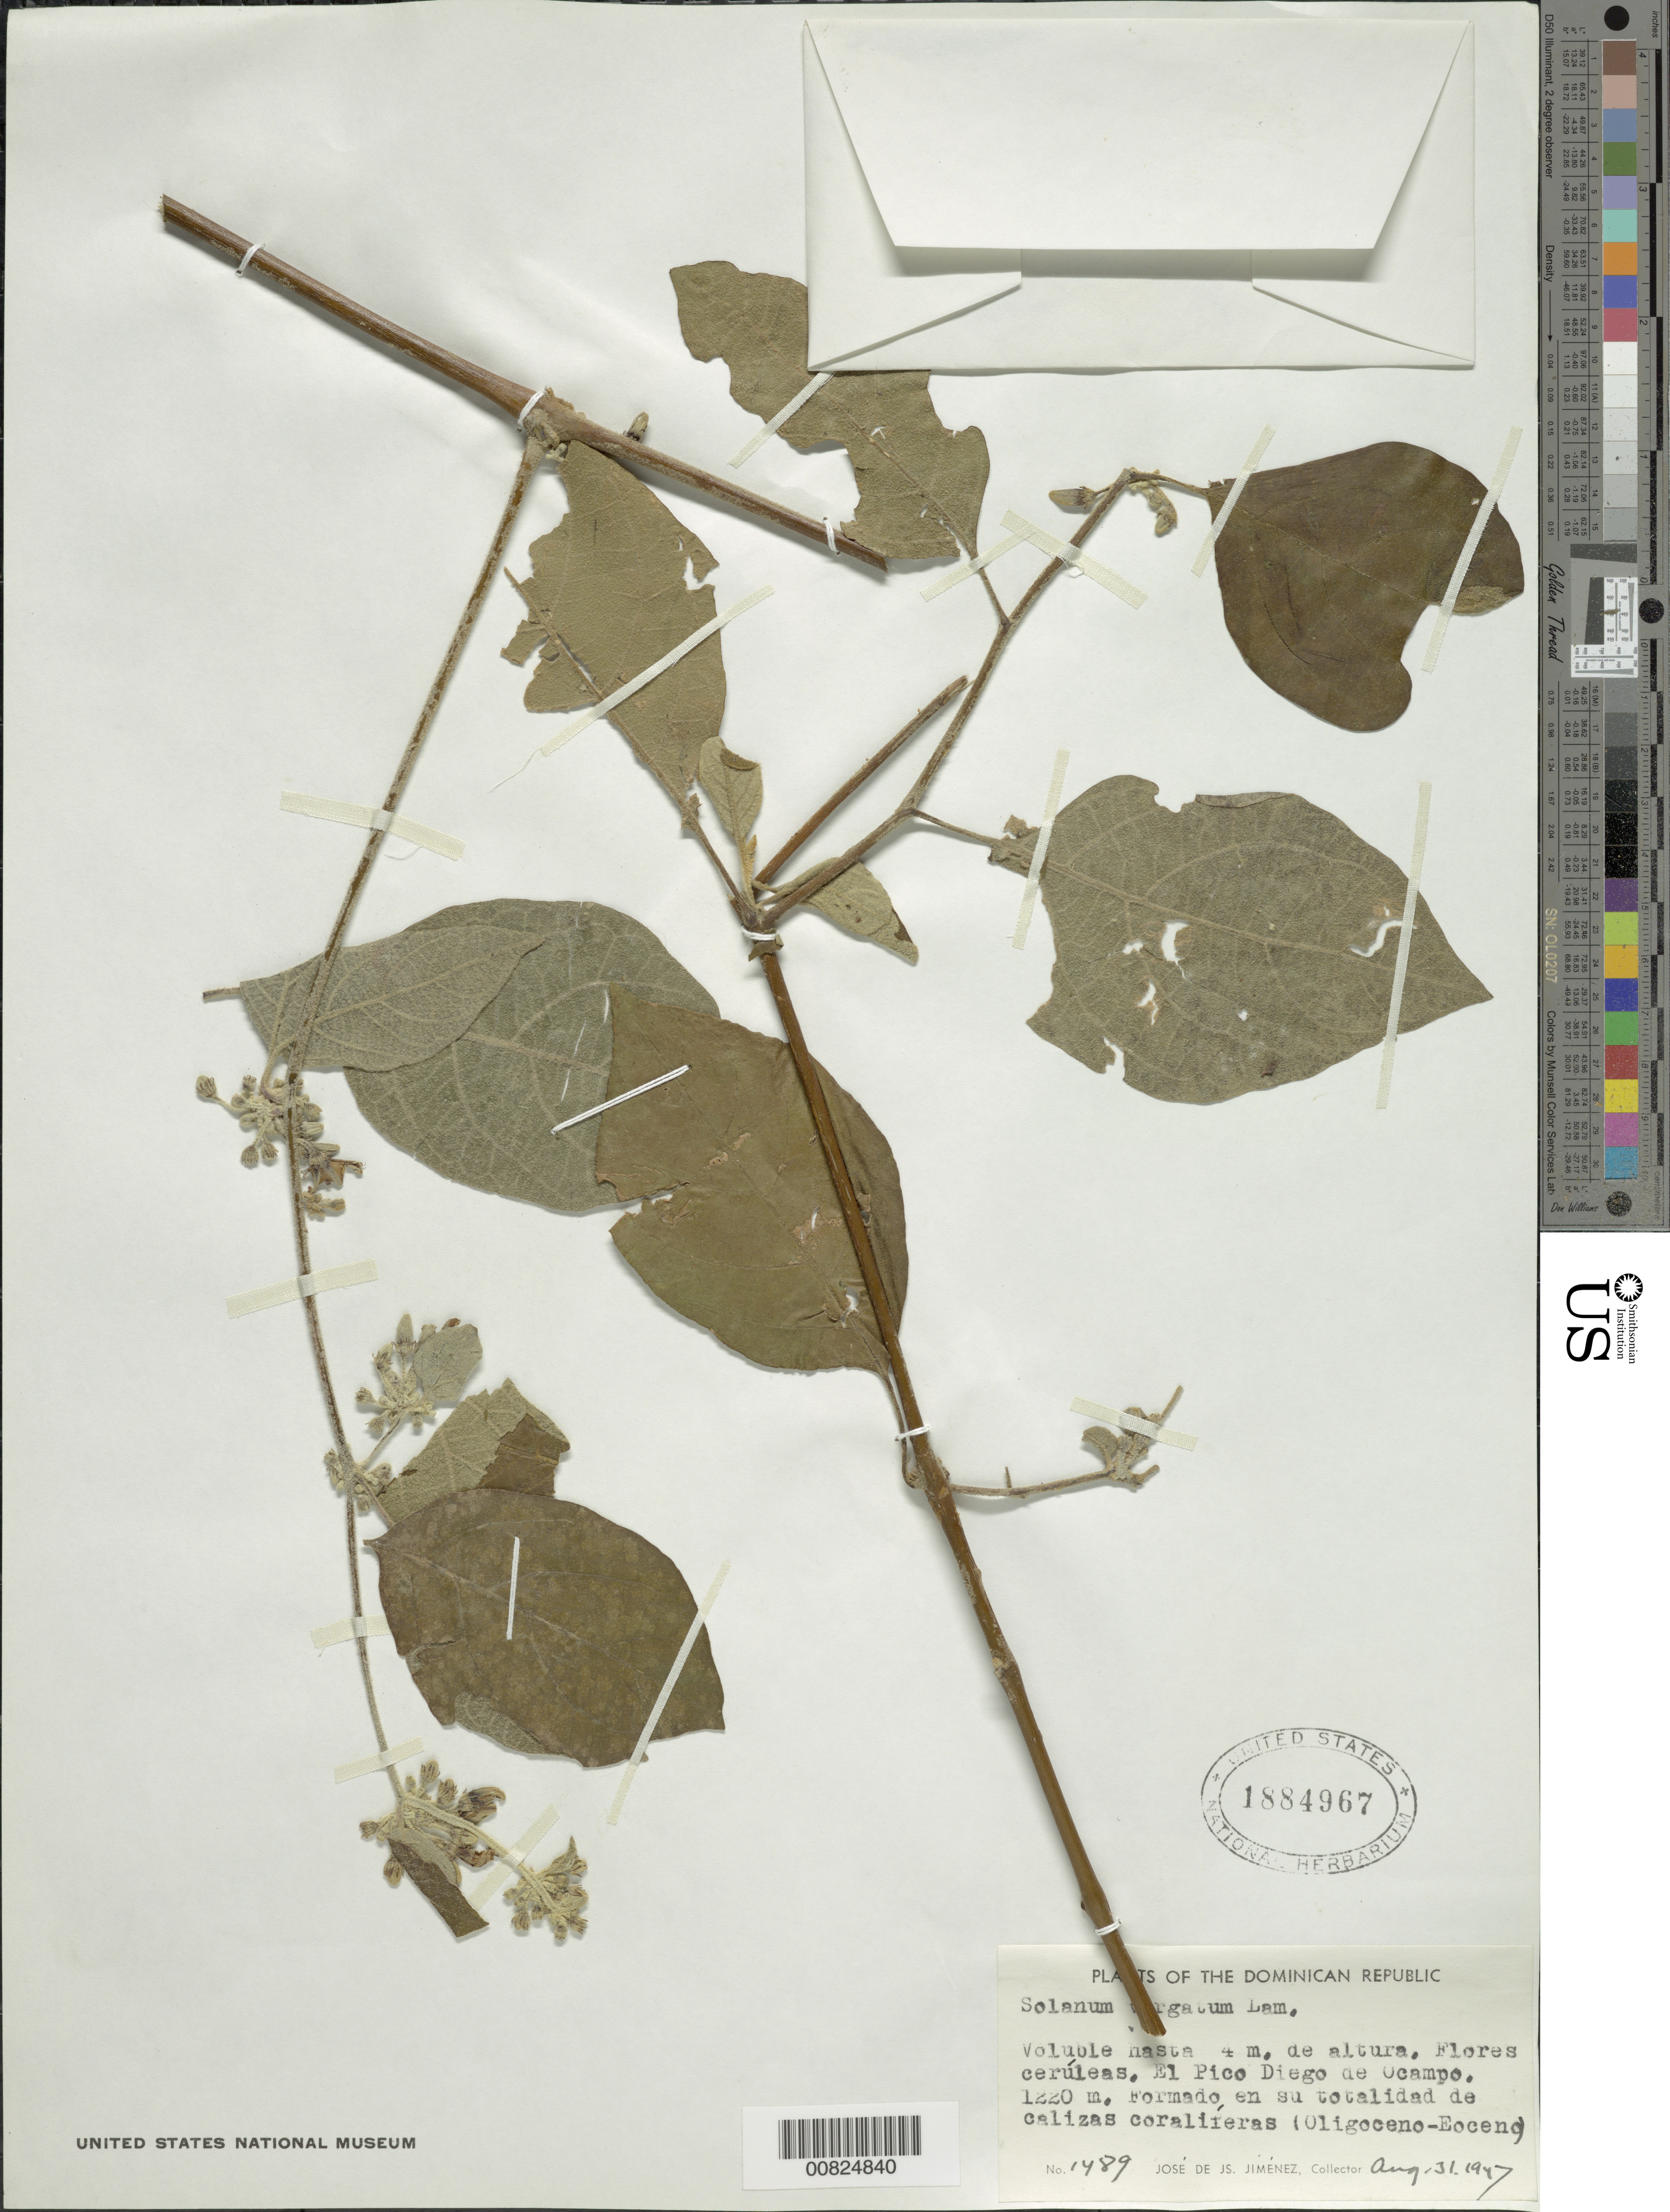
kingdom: Plantae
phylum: Tracheophyta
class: Magnoliopsida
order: Solanales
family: Solanaceae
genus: Lycianthes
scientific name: Lycianthes virgata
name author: (Lam.) Bitter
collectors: J. J. Jiménez Almonte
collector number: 1489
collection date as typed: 31 Aug 1947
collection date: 1947-08-31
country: Dominican Republic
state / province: Santiago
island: Hispaniola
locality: El Pico Diego de Ocampo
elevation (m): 1220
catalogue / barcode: US 1884967